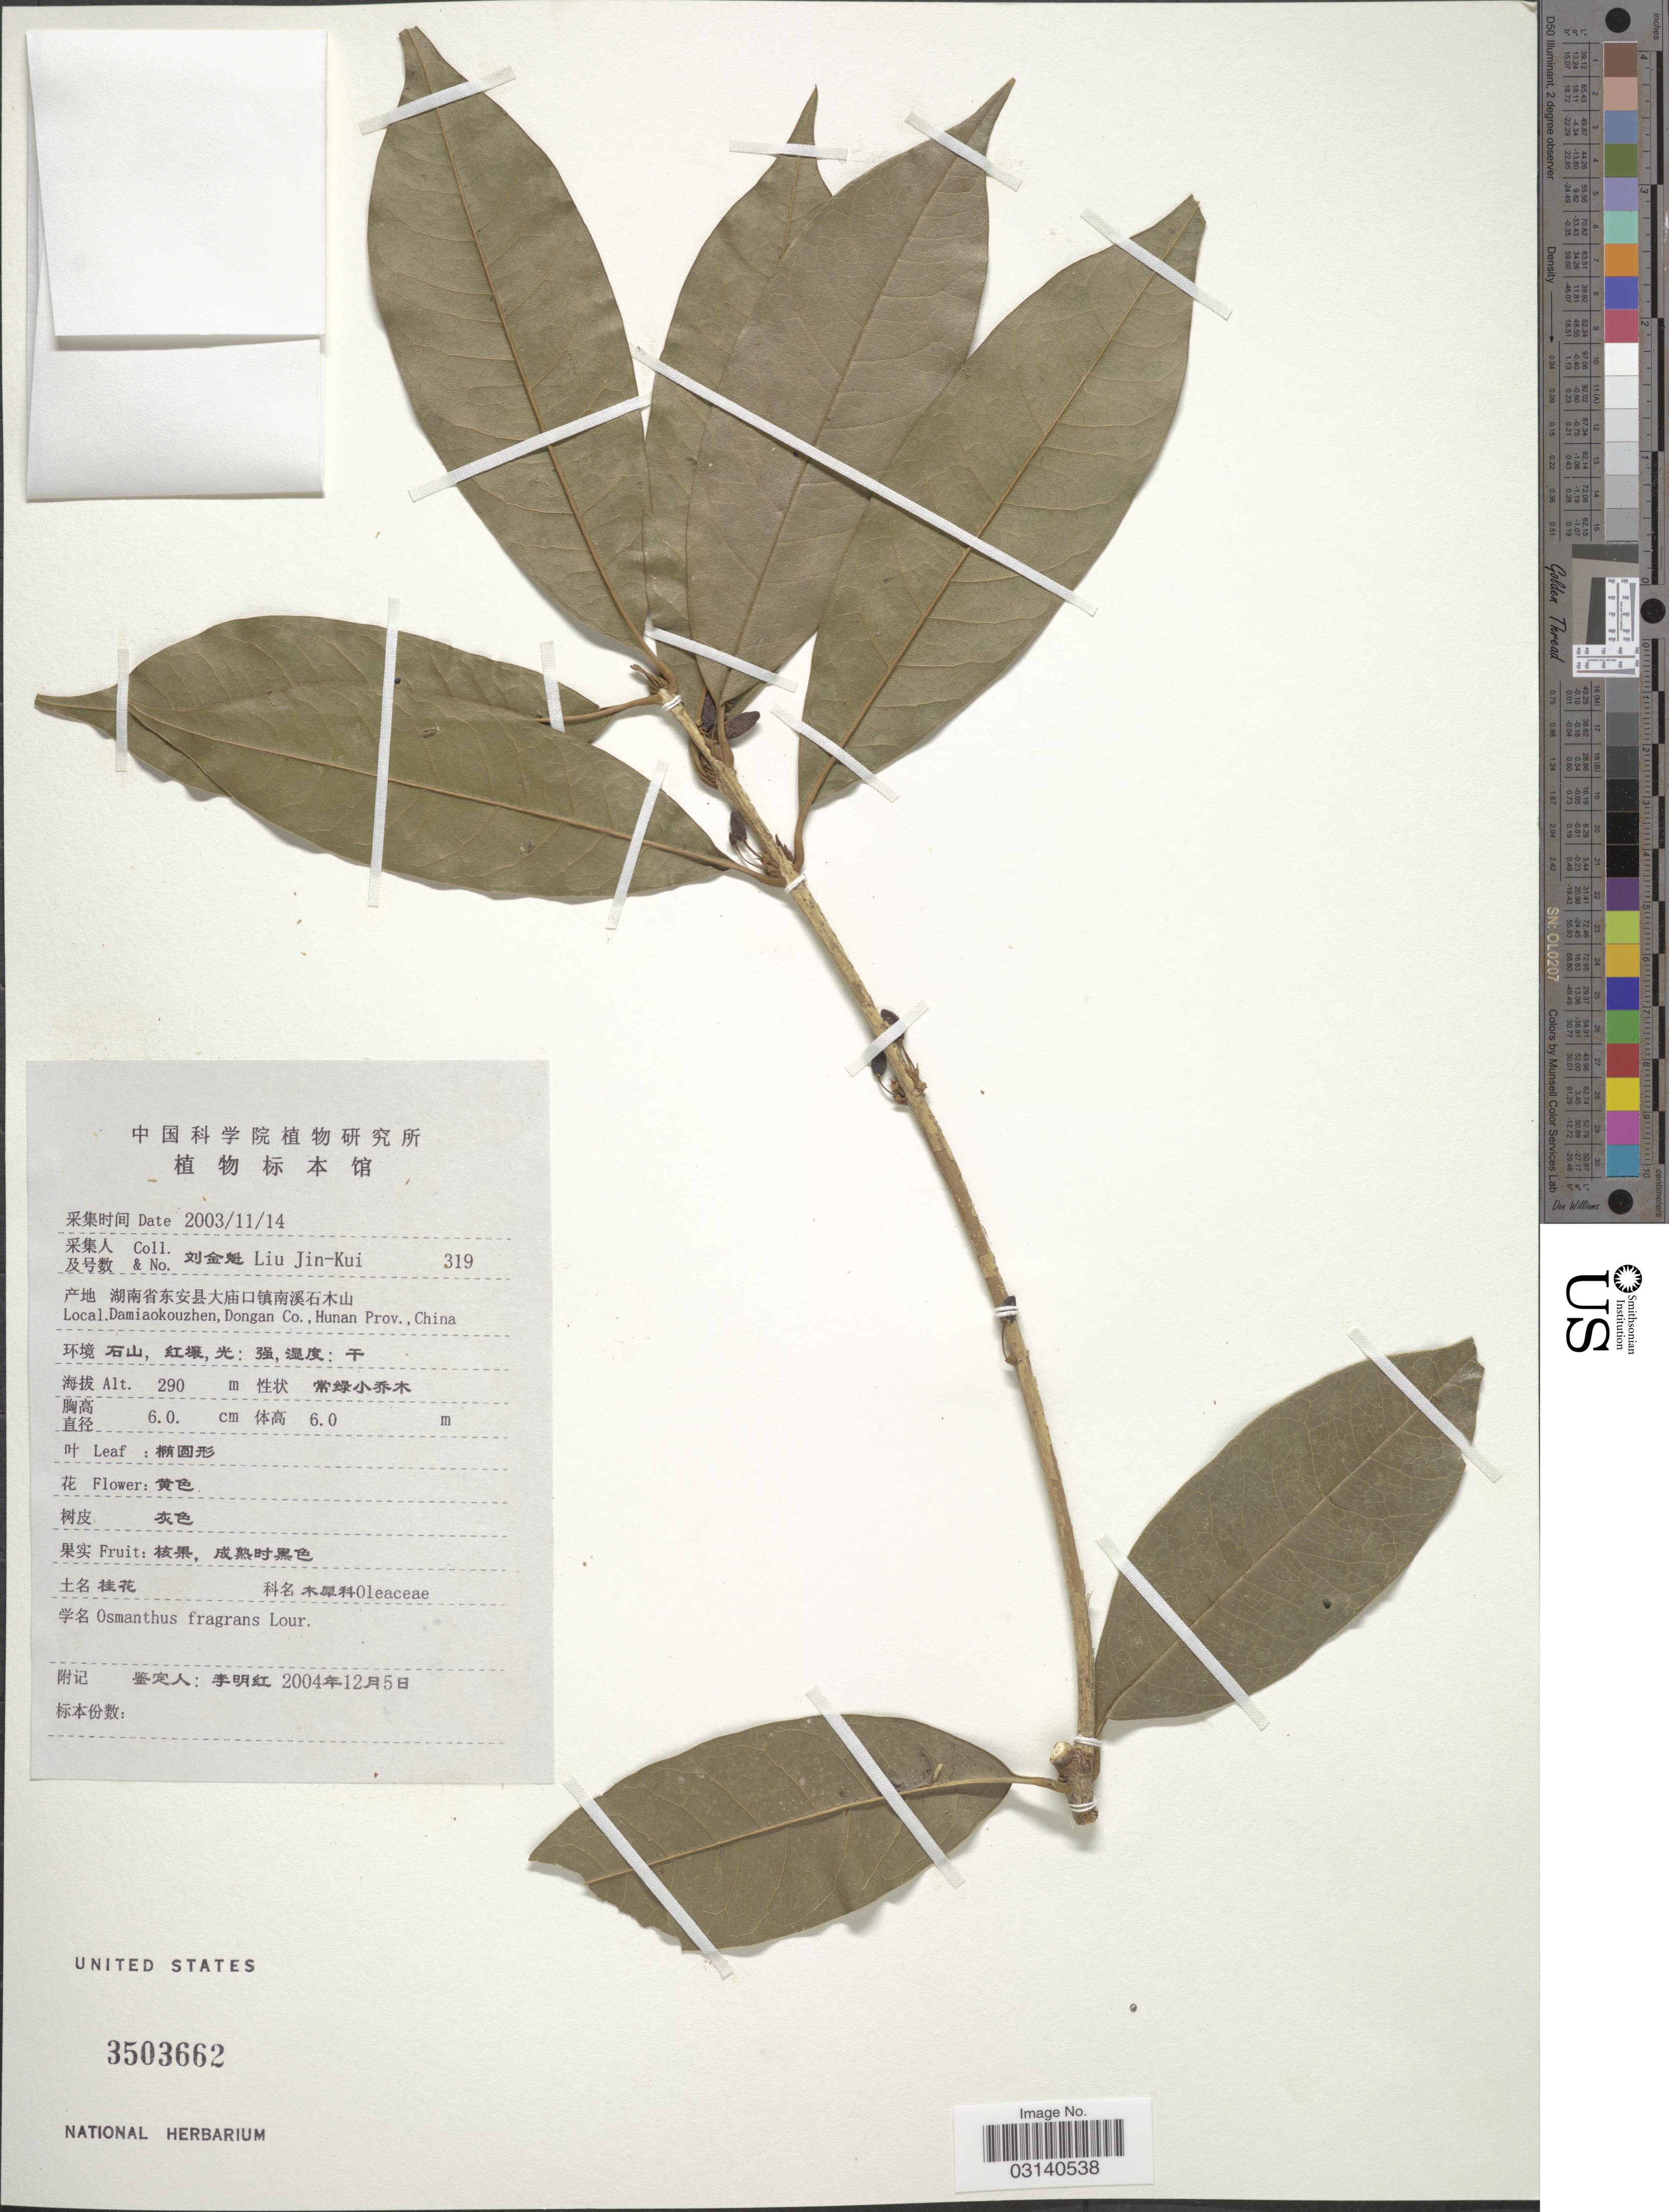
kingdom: Plantae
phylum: Tracheophyta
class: Magnoliopsida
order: Lamiales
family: Oleaceae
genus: Osmanthus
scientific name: Osmanthus fragrans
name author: Lour.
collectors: Liu Jin-Kui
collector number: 319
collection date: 2003-11-14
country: China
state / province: Hunan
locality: Damiaokouzhen, Dongan Co., Hunan, Prov., China.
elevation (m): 290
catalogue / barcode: US 3503662